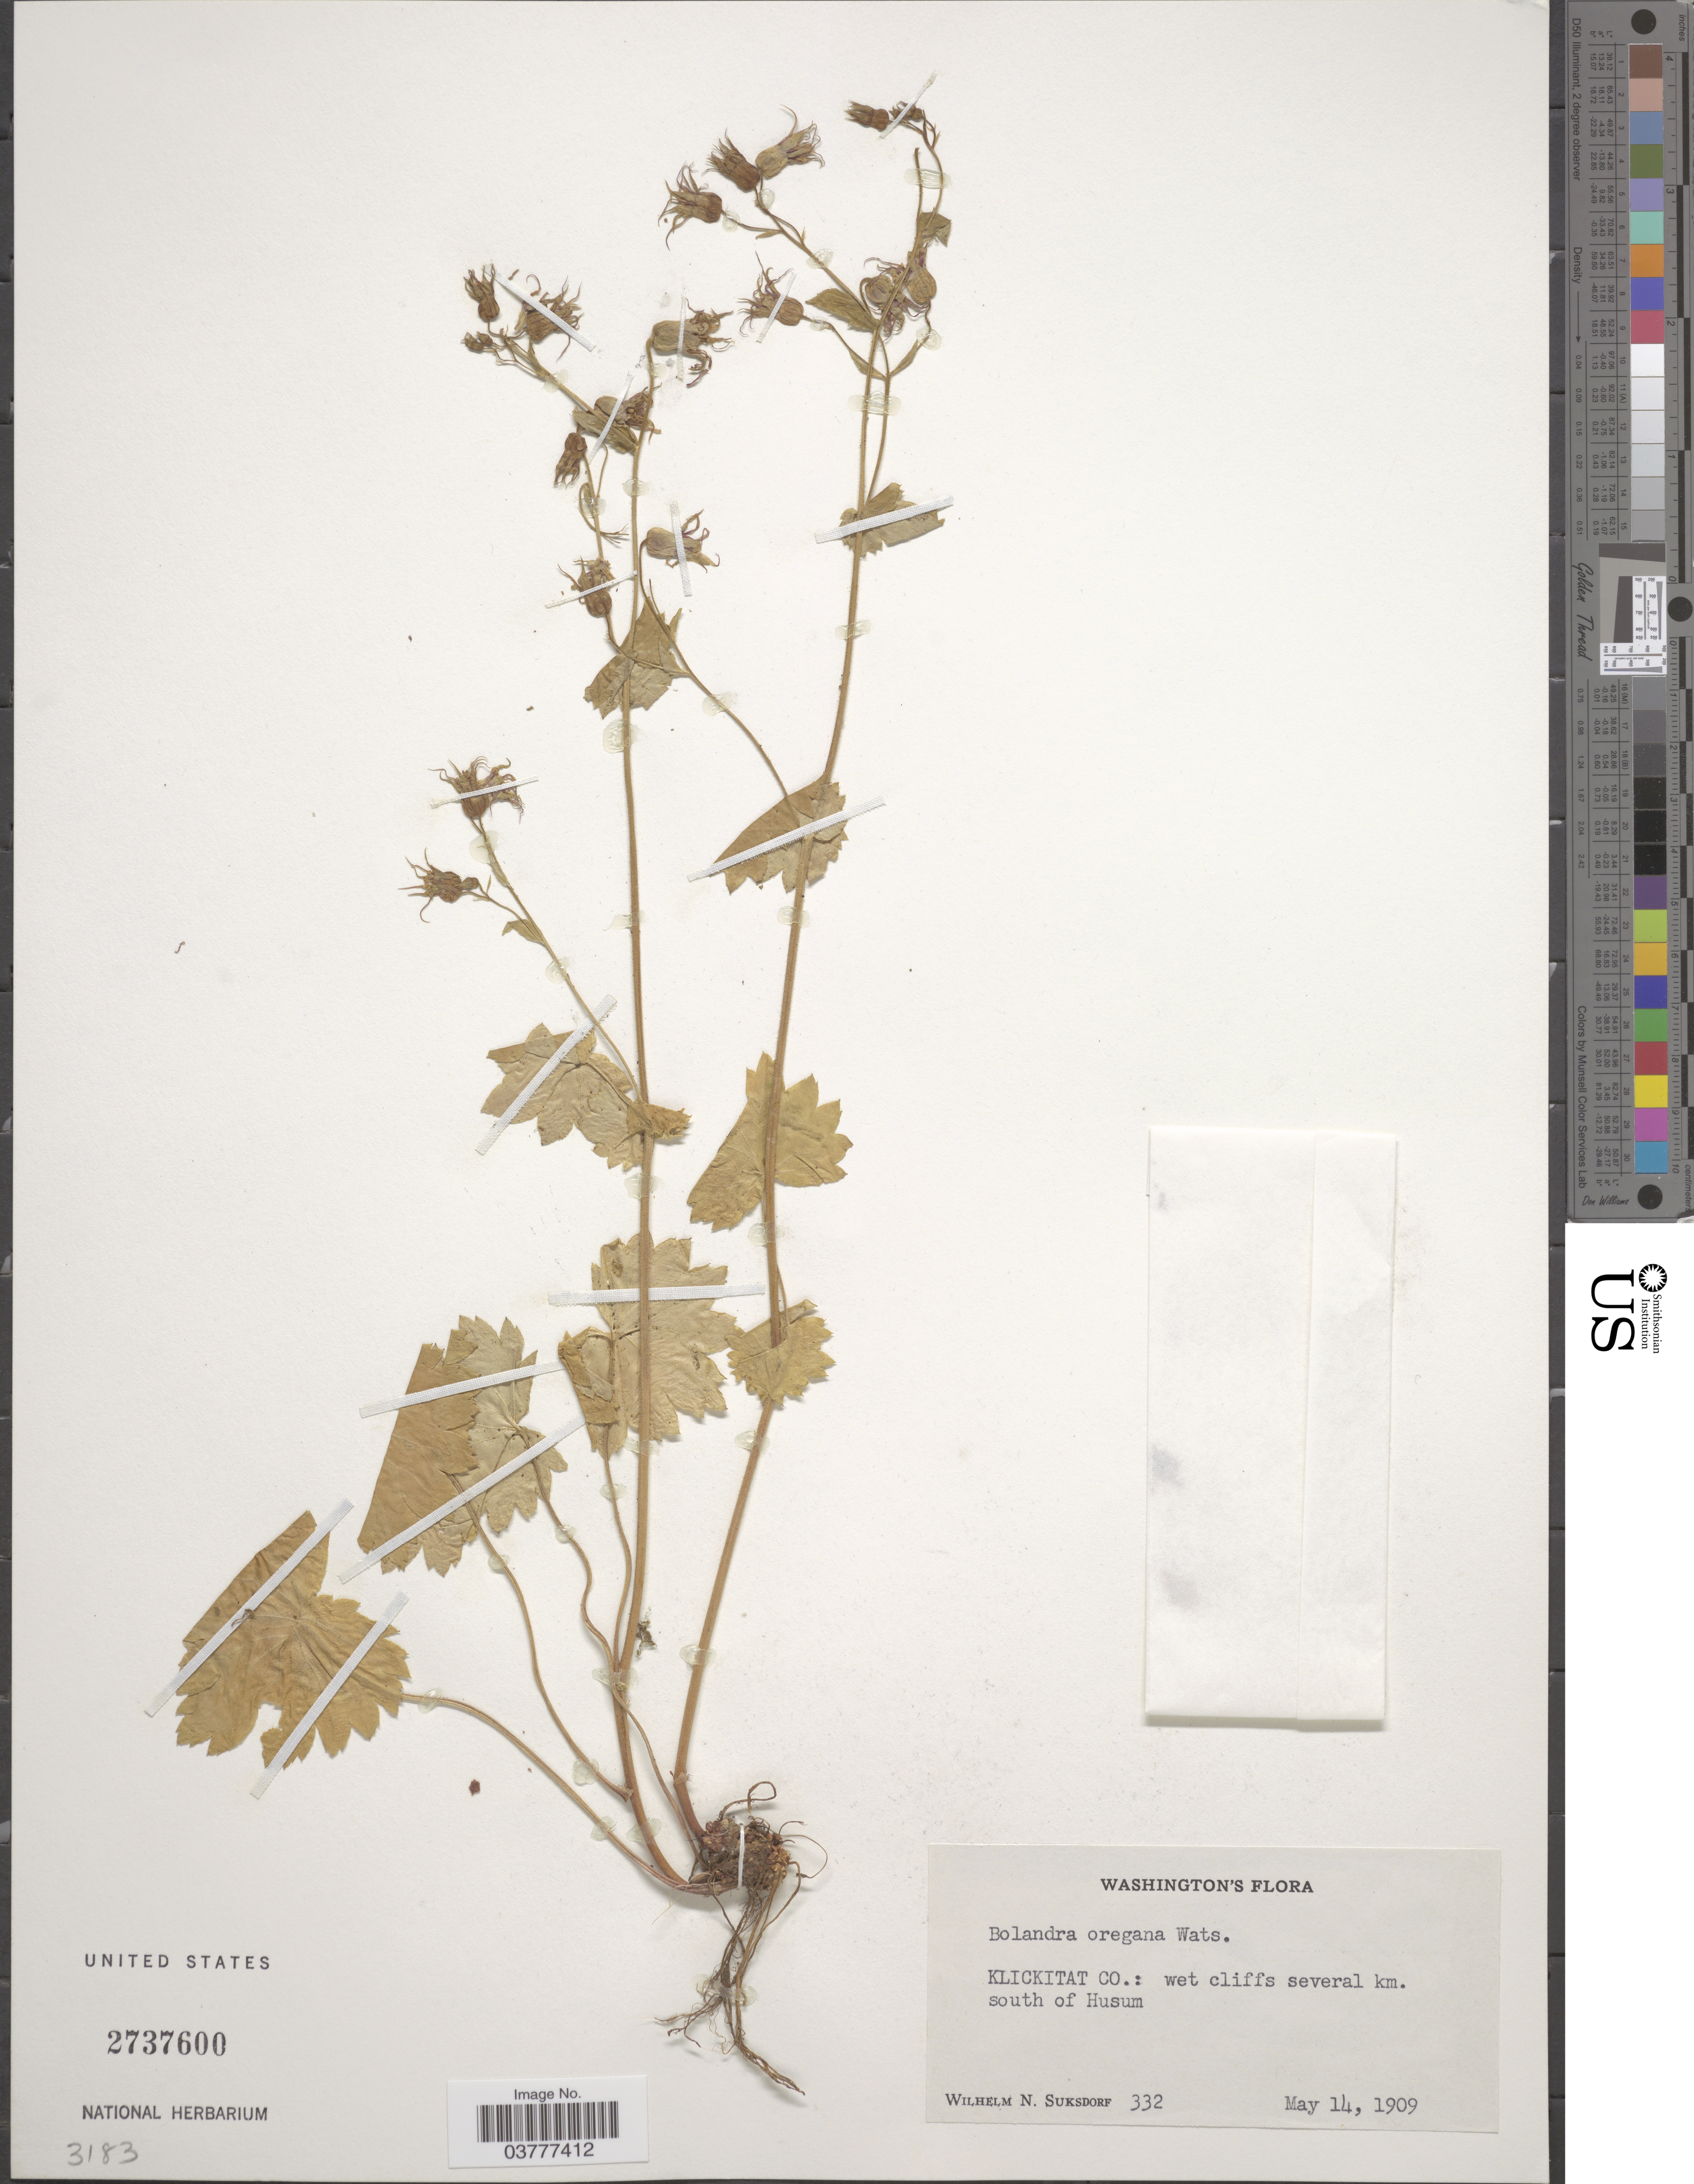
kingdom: Plantae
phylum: Tracheophyta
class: Magnoliopsida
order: Saxifragales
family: Saxifragaceae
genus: Bolandra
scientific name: Bolandra oregana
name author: S. Watson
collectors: W. N. Suksdorf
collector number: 332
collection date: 1909-05-14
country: United States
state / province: Washington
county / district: Klickitat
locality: Klickitat Co.: wet cliffs several km. south of Husum.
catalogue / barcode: US 2737600